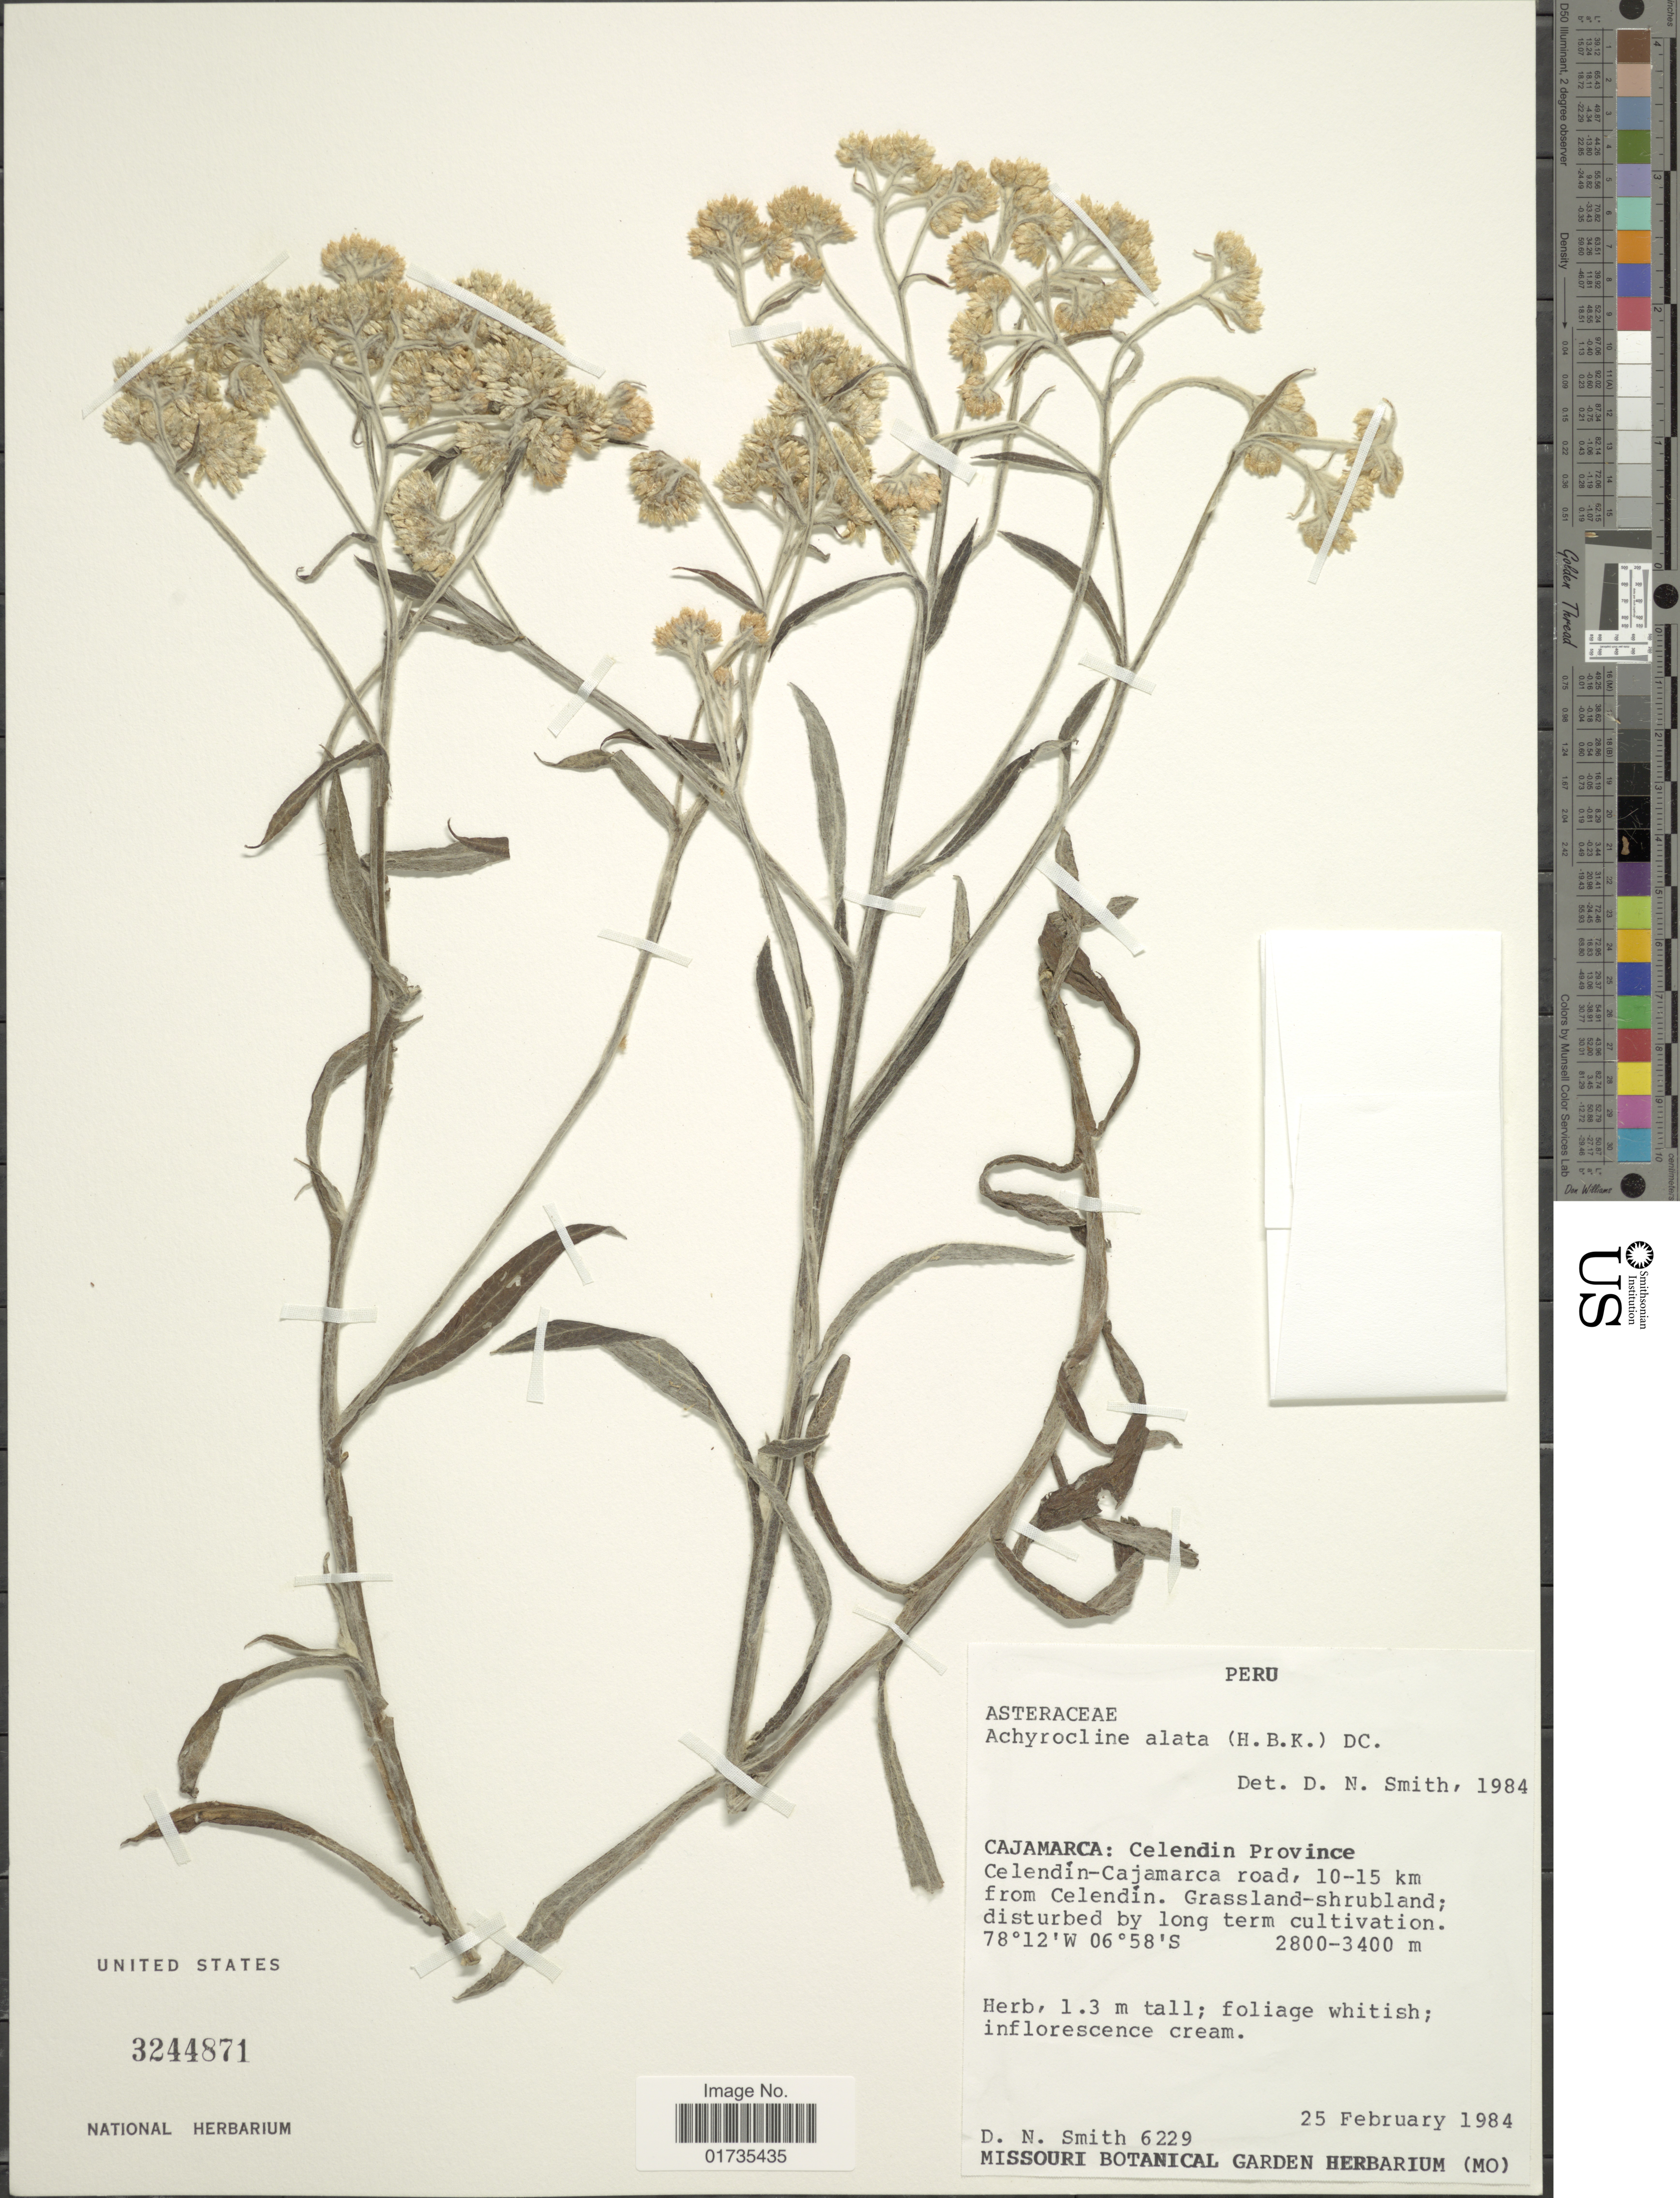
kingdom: Plantae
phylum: Tracheophyta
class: Magnoliopsida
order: Asterales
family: Asteraceae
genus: Achyrocline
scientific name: Achyrocline alata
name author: (Kunth) DC.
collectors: D. Smith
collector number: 6229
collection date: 1984-02-25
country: Peru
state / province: Cajamarca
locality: Cajamarca: Celendin Province. Celendin-Cajamarca road, 10-15 km from Celendin.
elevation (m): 2800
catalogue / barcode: US 3244871